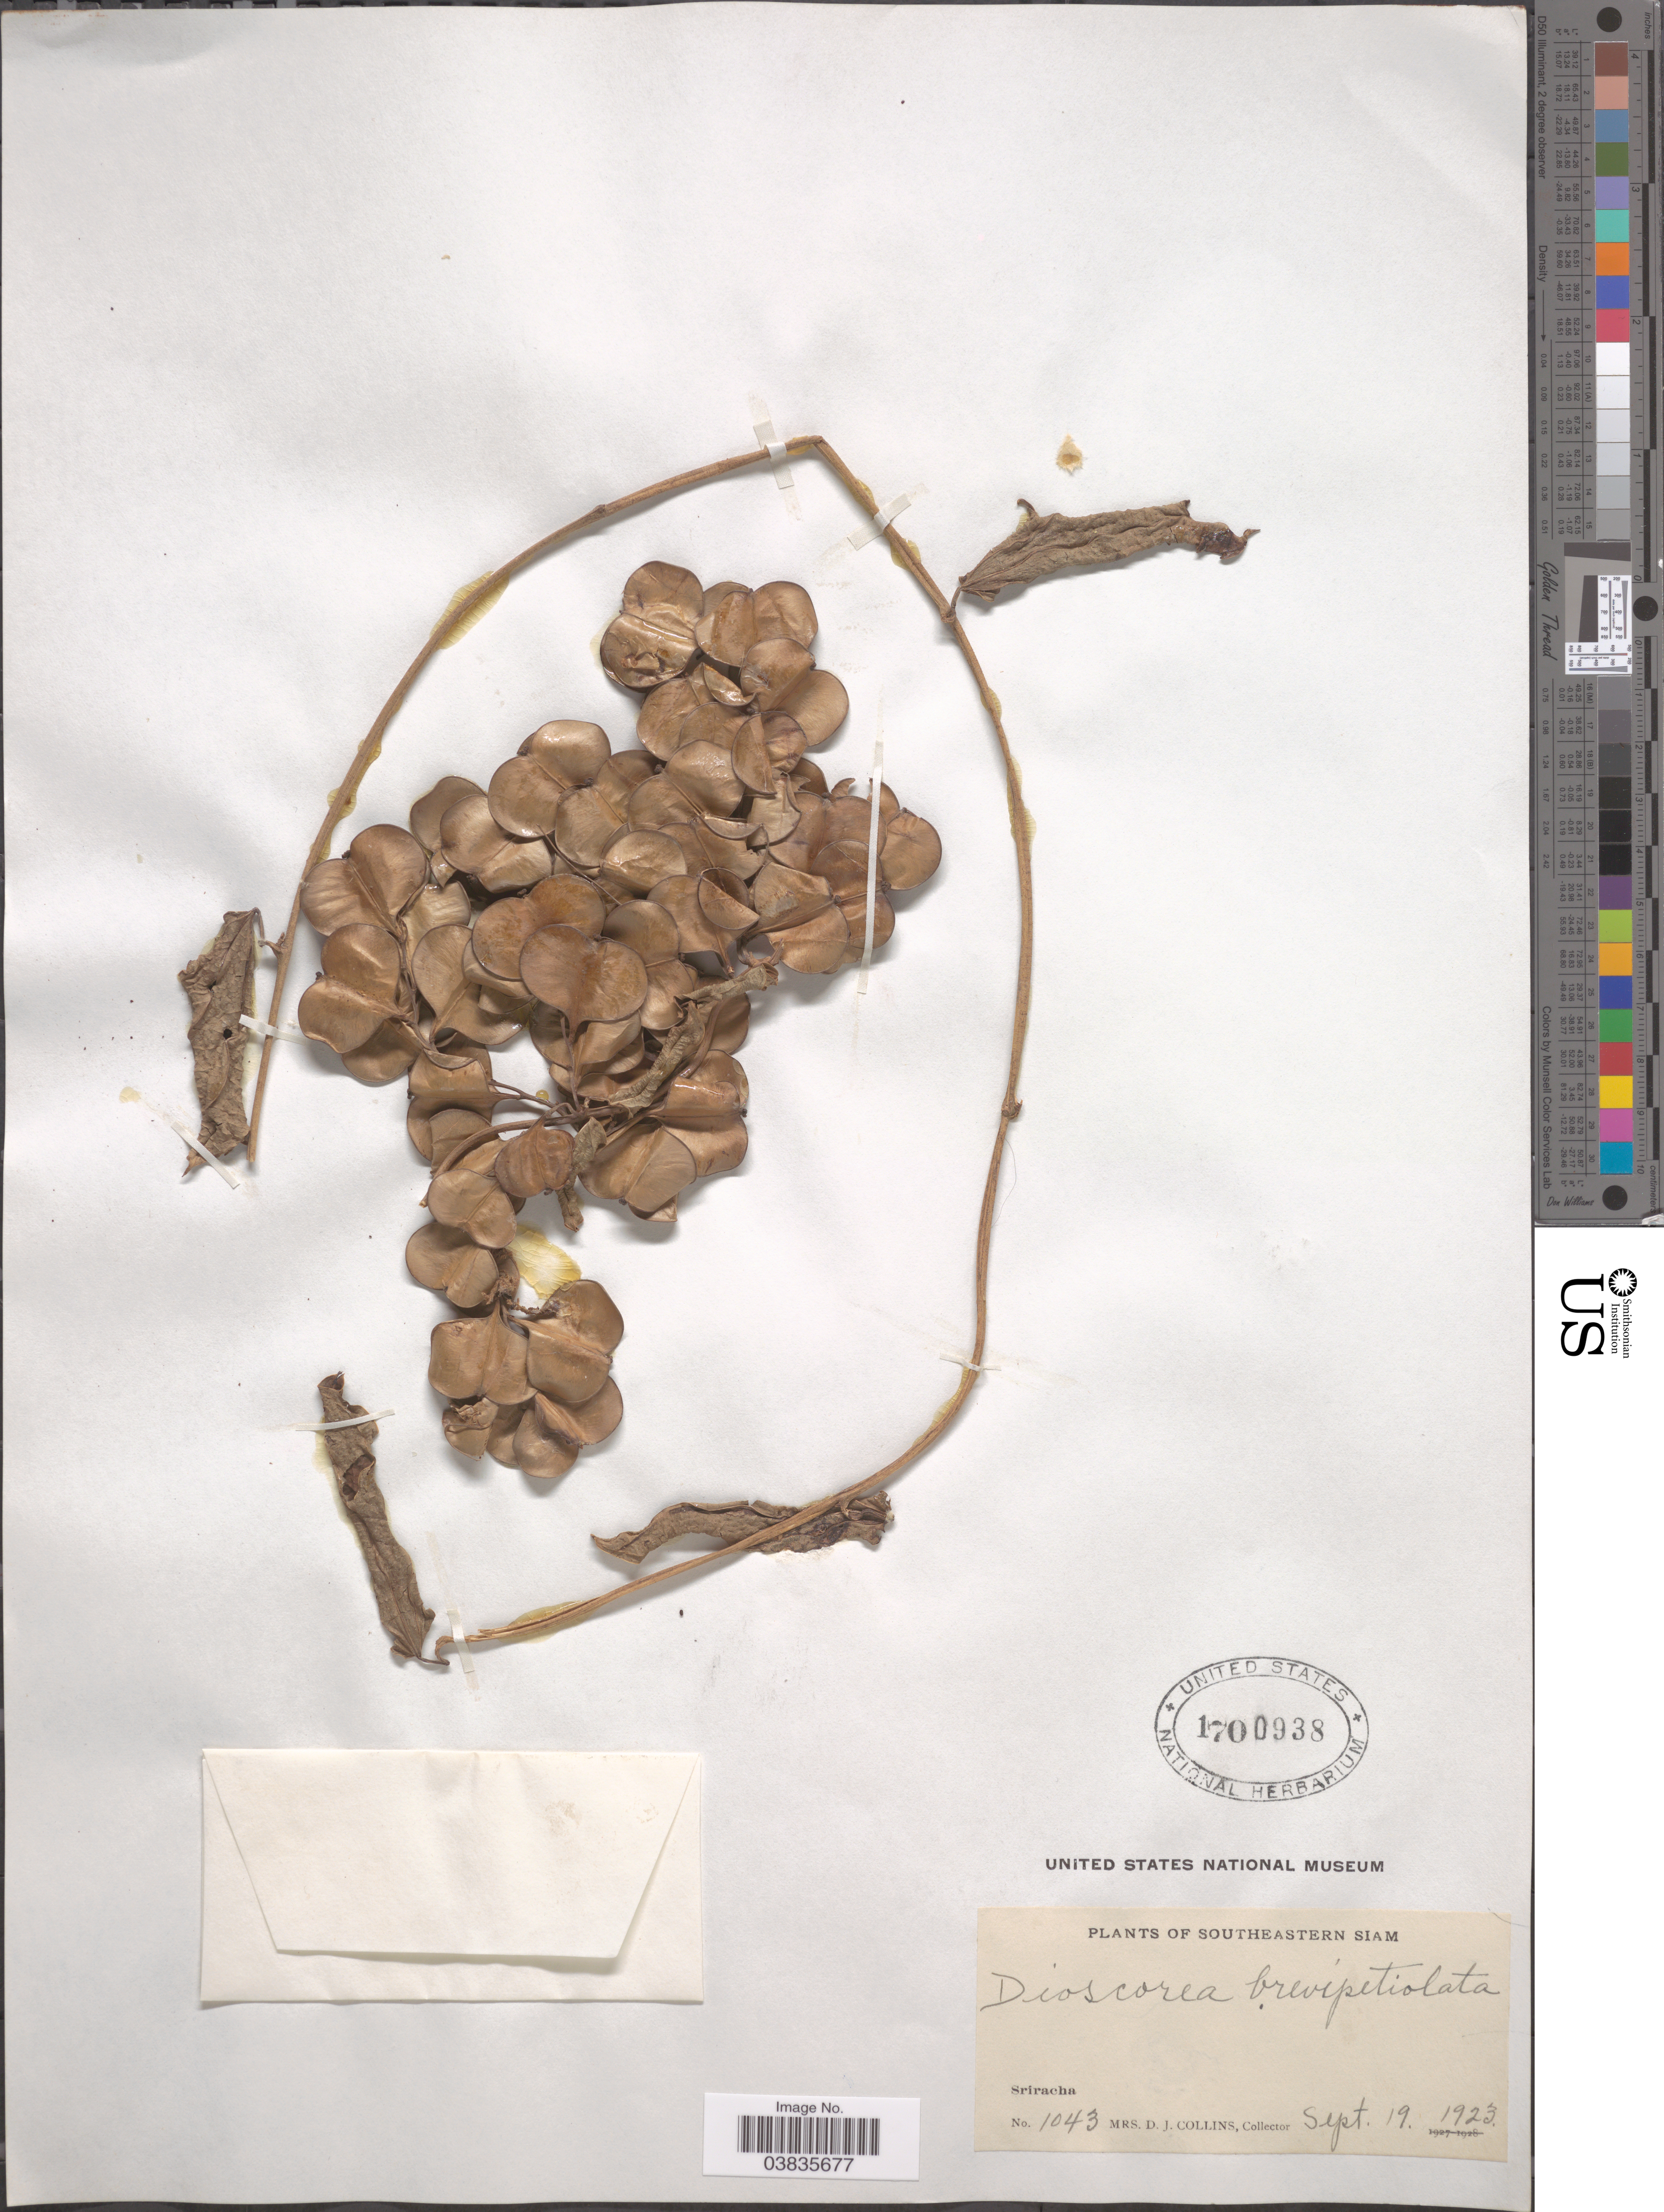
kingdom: Plantae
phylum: Tracheophyta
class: Liliopsida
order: Dioscoreales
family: Dioscoreaceae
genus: Dioscorea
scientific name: Dioscorea brevipetiolata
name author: Prain & Burkill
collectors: Mrs. D. J. Collins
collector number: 1043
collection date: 1923-09-19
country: Thailand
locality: Southeastern Siam. Sriracha.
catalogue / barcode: US 1700938